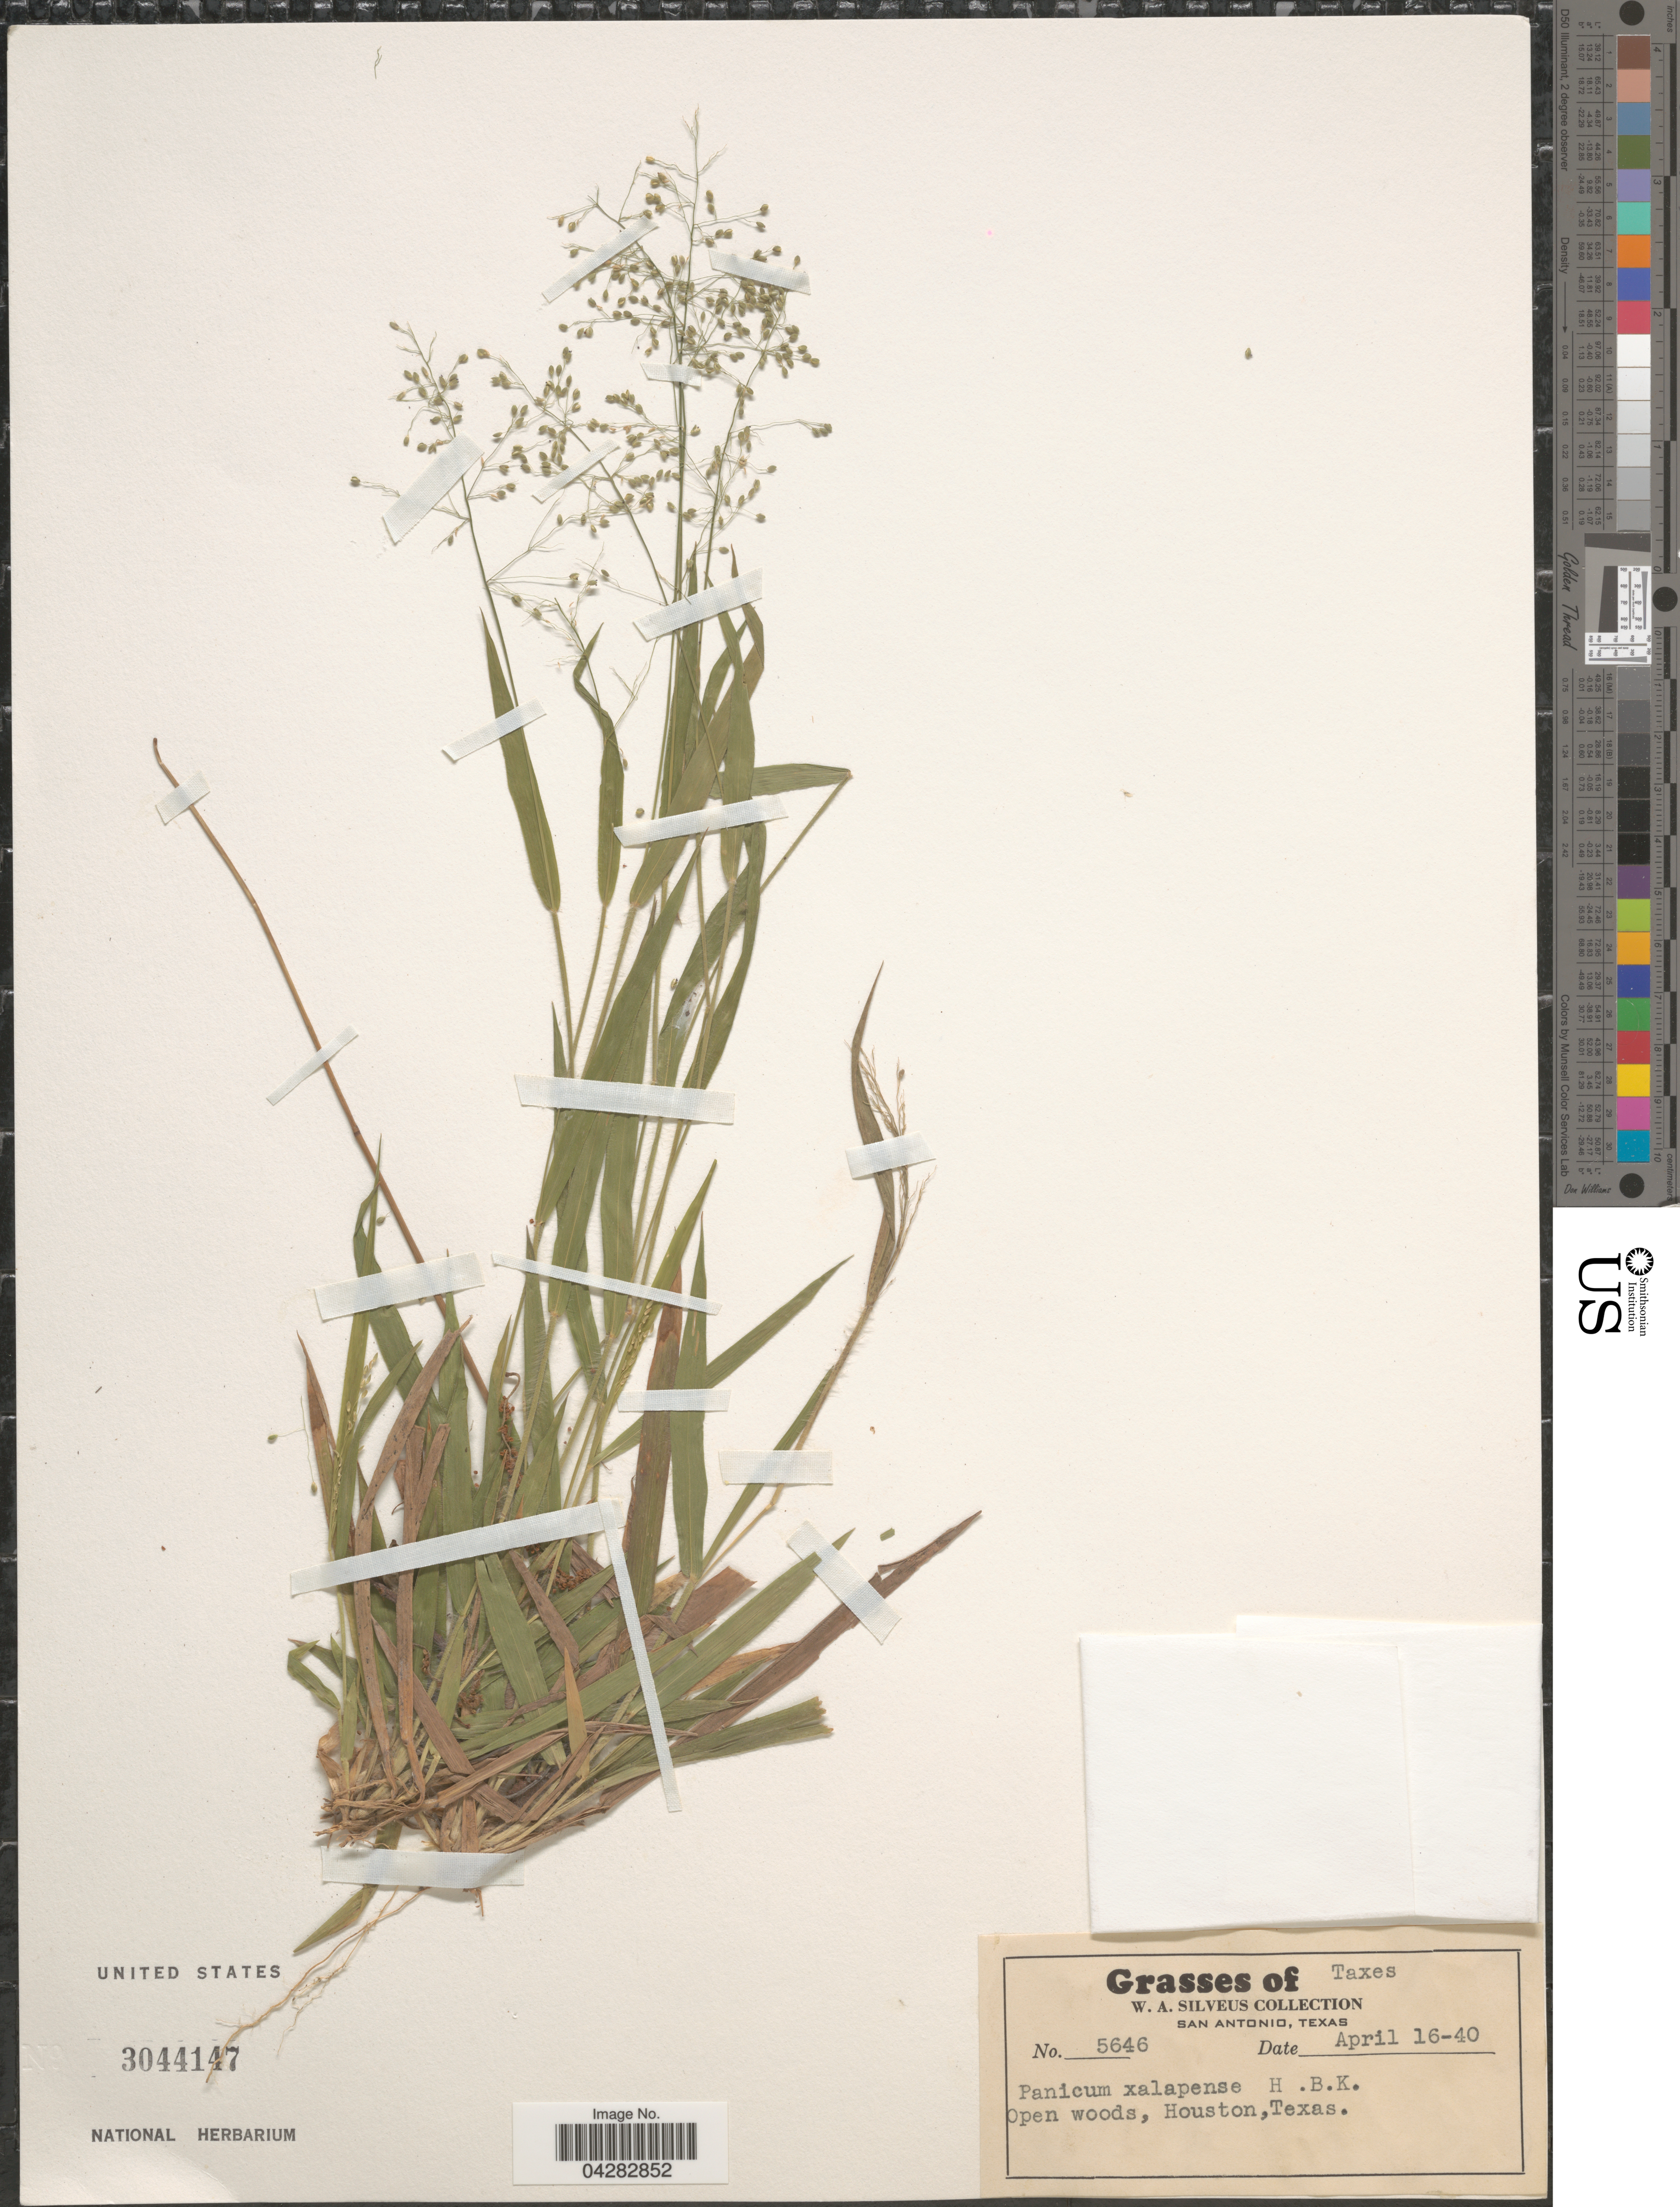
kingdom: Plantae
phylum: Tracheophyta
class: Liliopsida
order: Poales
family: Poaceae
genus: Dichanthelium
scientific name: Dichanthelium laxiflorum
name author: (Lam.) Gould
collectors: W. Silveus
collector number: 5646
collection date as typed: Transcribed d/m/y: 16/4/40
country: United States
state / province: Texas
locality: Houston.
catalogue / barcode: US 3044147